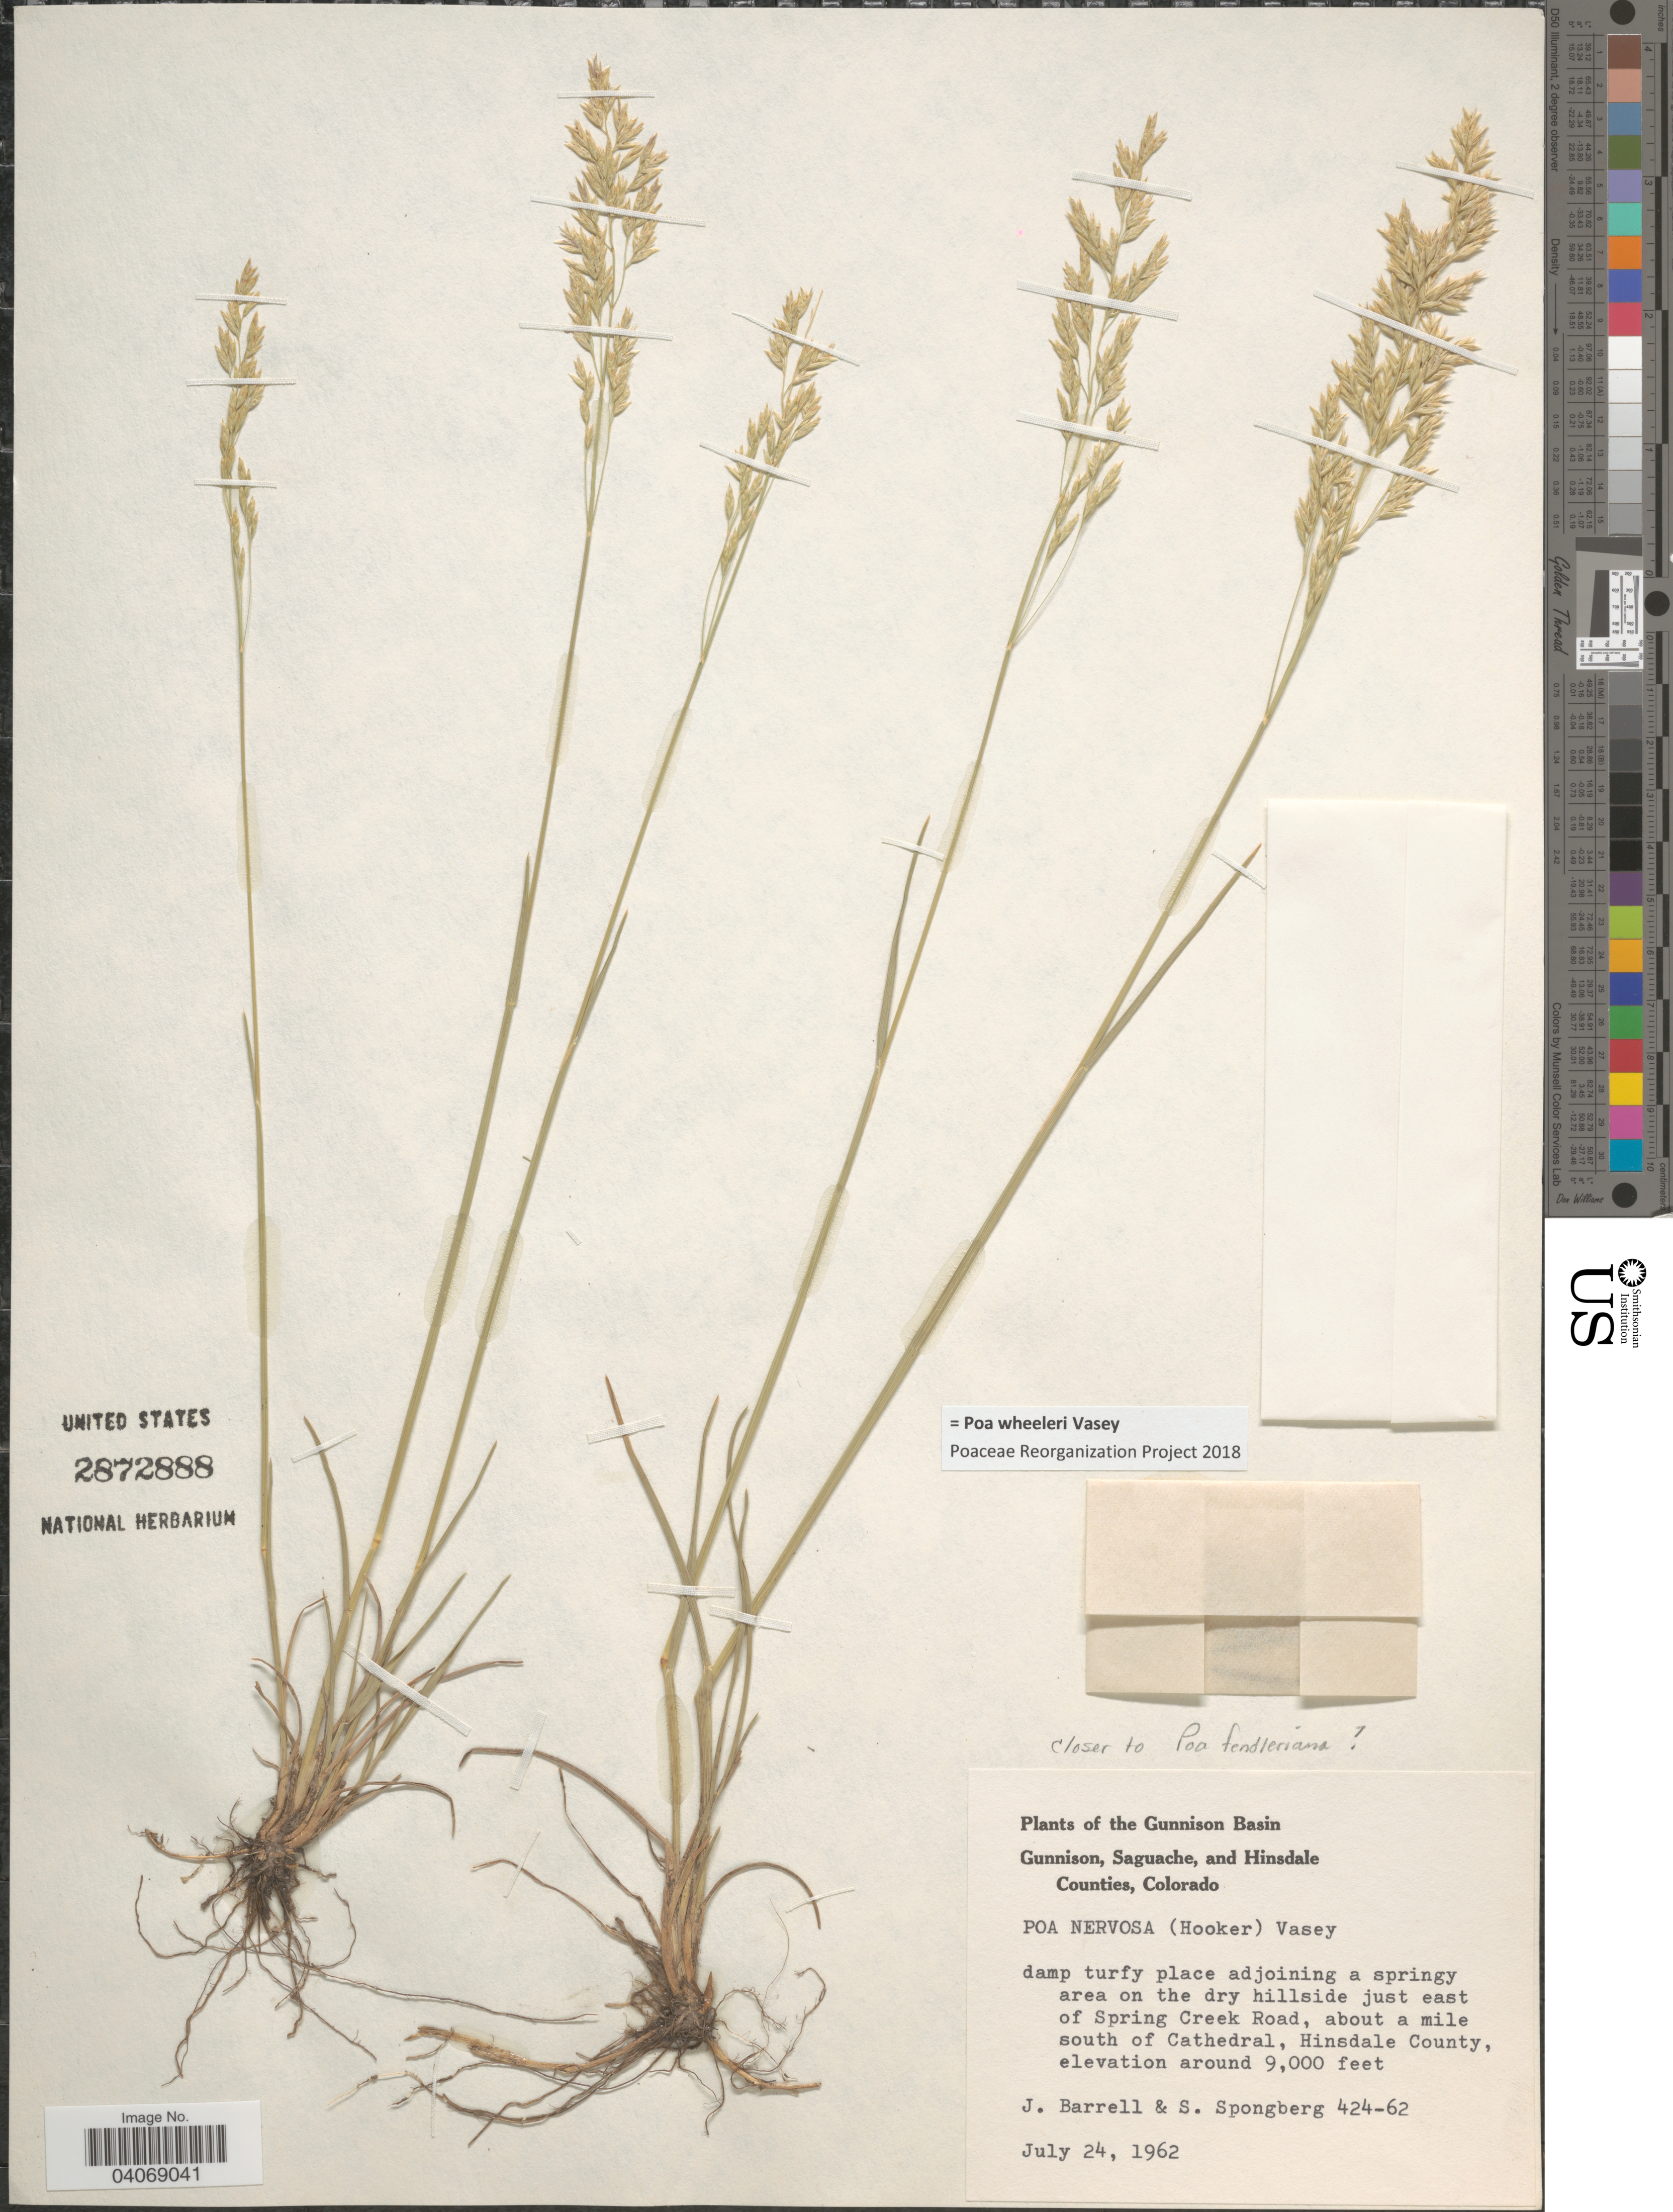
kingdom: Plantae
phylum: Tracheophyta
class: Liliopsida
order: Poales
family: Poaceae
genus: Poa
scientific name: Poa wheeleri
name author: Vasey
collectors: J. Barrell & S. A.Spongberg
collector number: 424-62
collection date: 1962-07-24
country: United States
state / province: Colorado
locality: Gunnison Basin. Damp turfy place adjoining a springy area on the dry hillside just east of Spring Creek Road, about a mile south of Cathedral, Hinsdale County.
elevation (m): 2743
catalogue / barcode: US 2872888